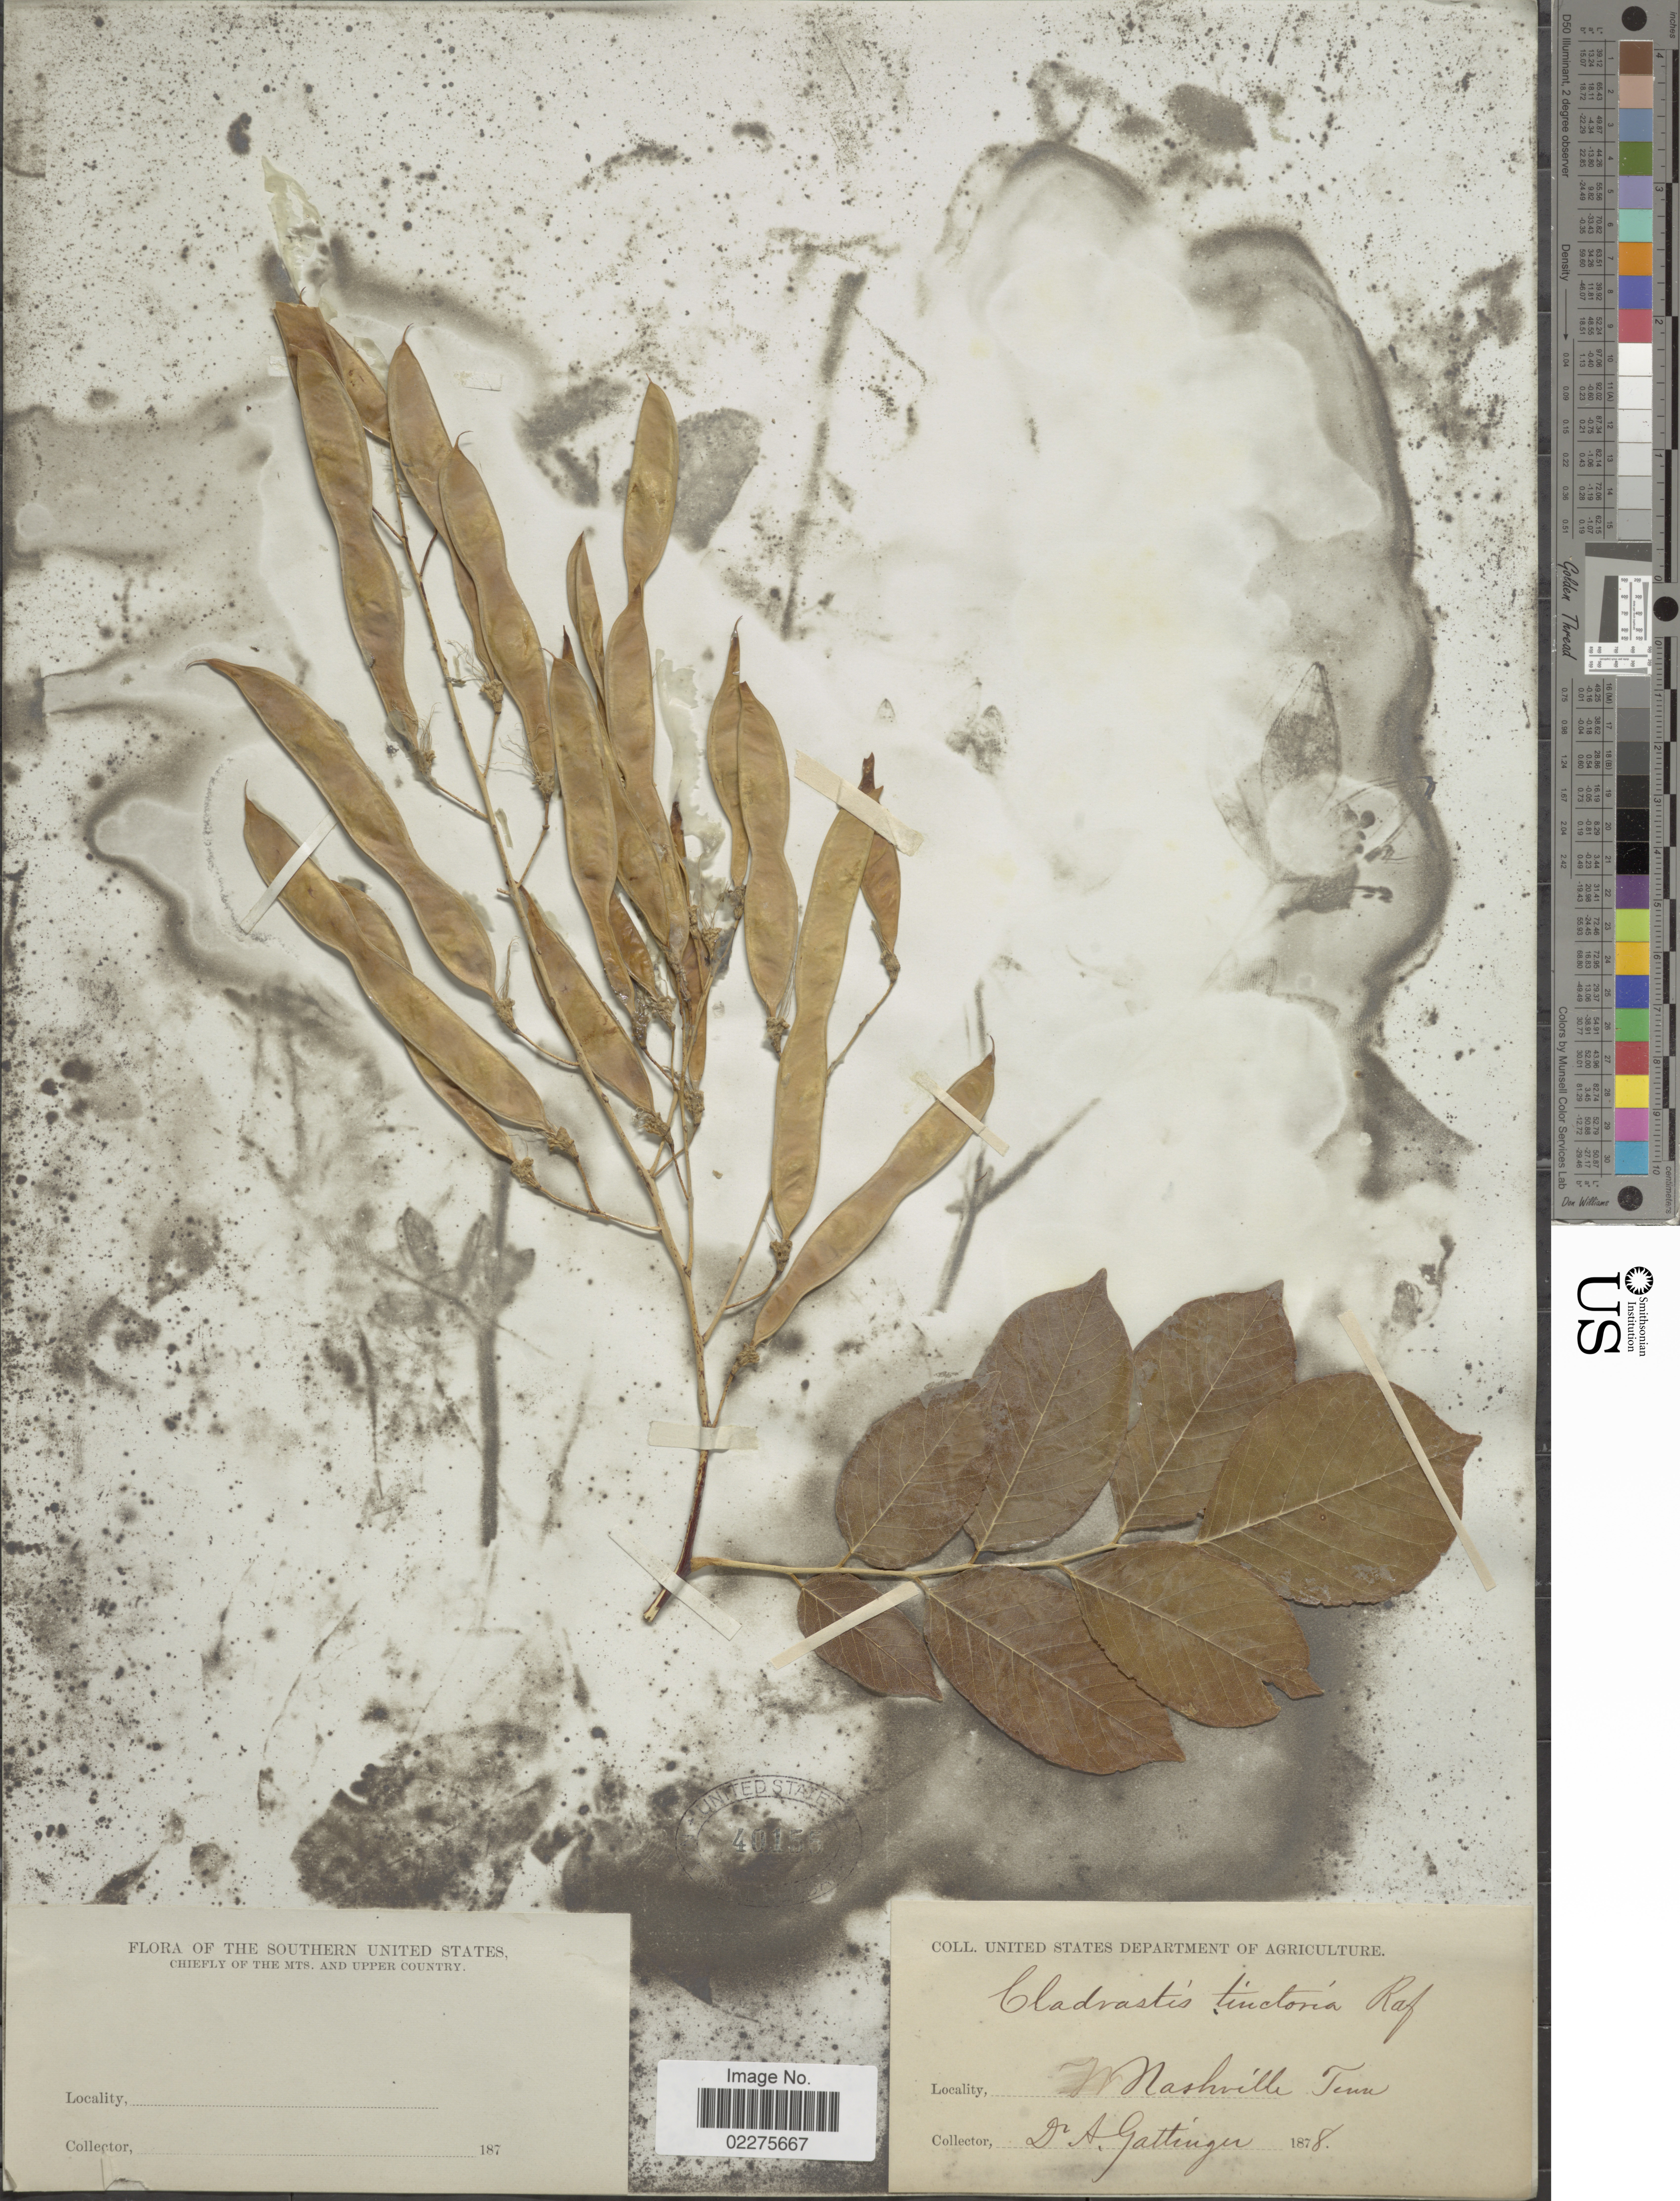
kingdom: Plantae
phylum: Tracheophyta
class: Magnoliopsida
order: Fabales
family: Fabaceae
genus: Cladrastis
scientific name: Cladrastis kentukea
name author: (Dum. Cours.) Rudd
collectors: A. Gattinger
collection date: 1878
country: United States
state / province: Tennessee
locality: Southern United States. Mts. and Upper Country. Nashville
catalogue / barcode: US 40155